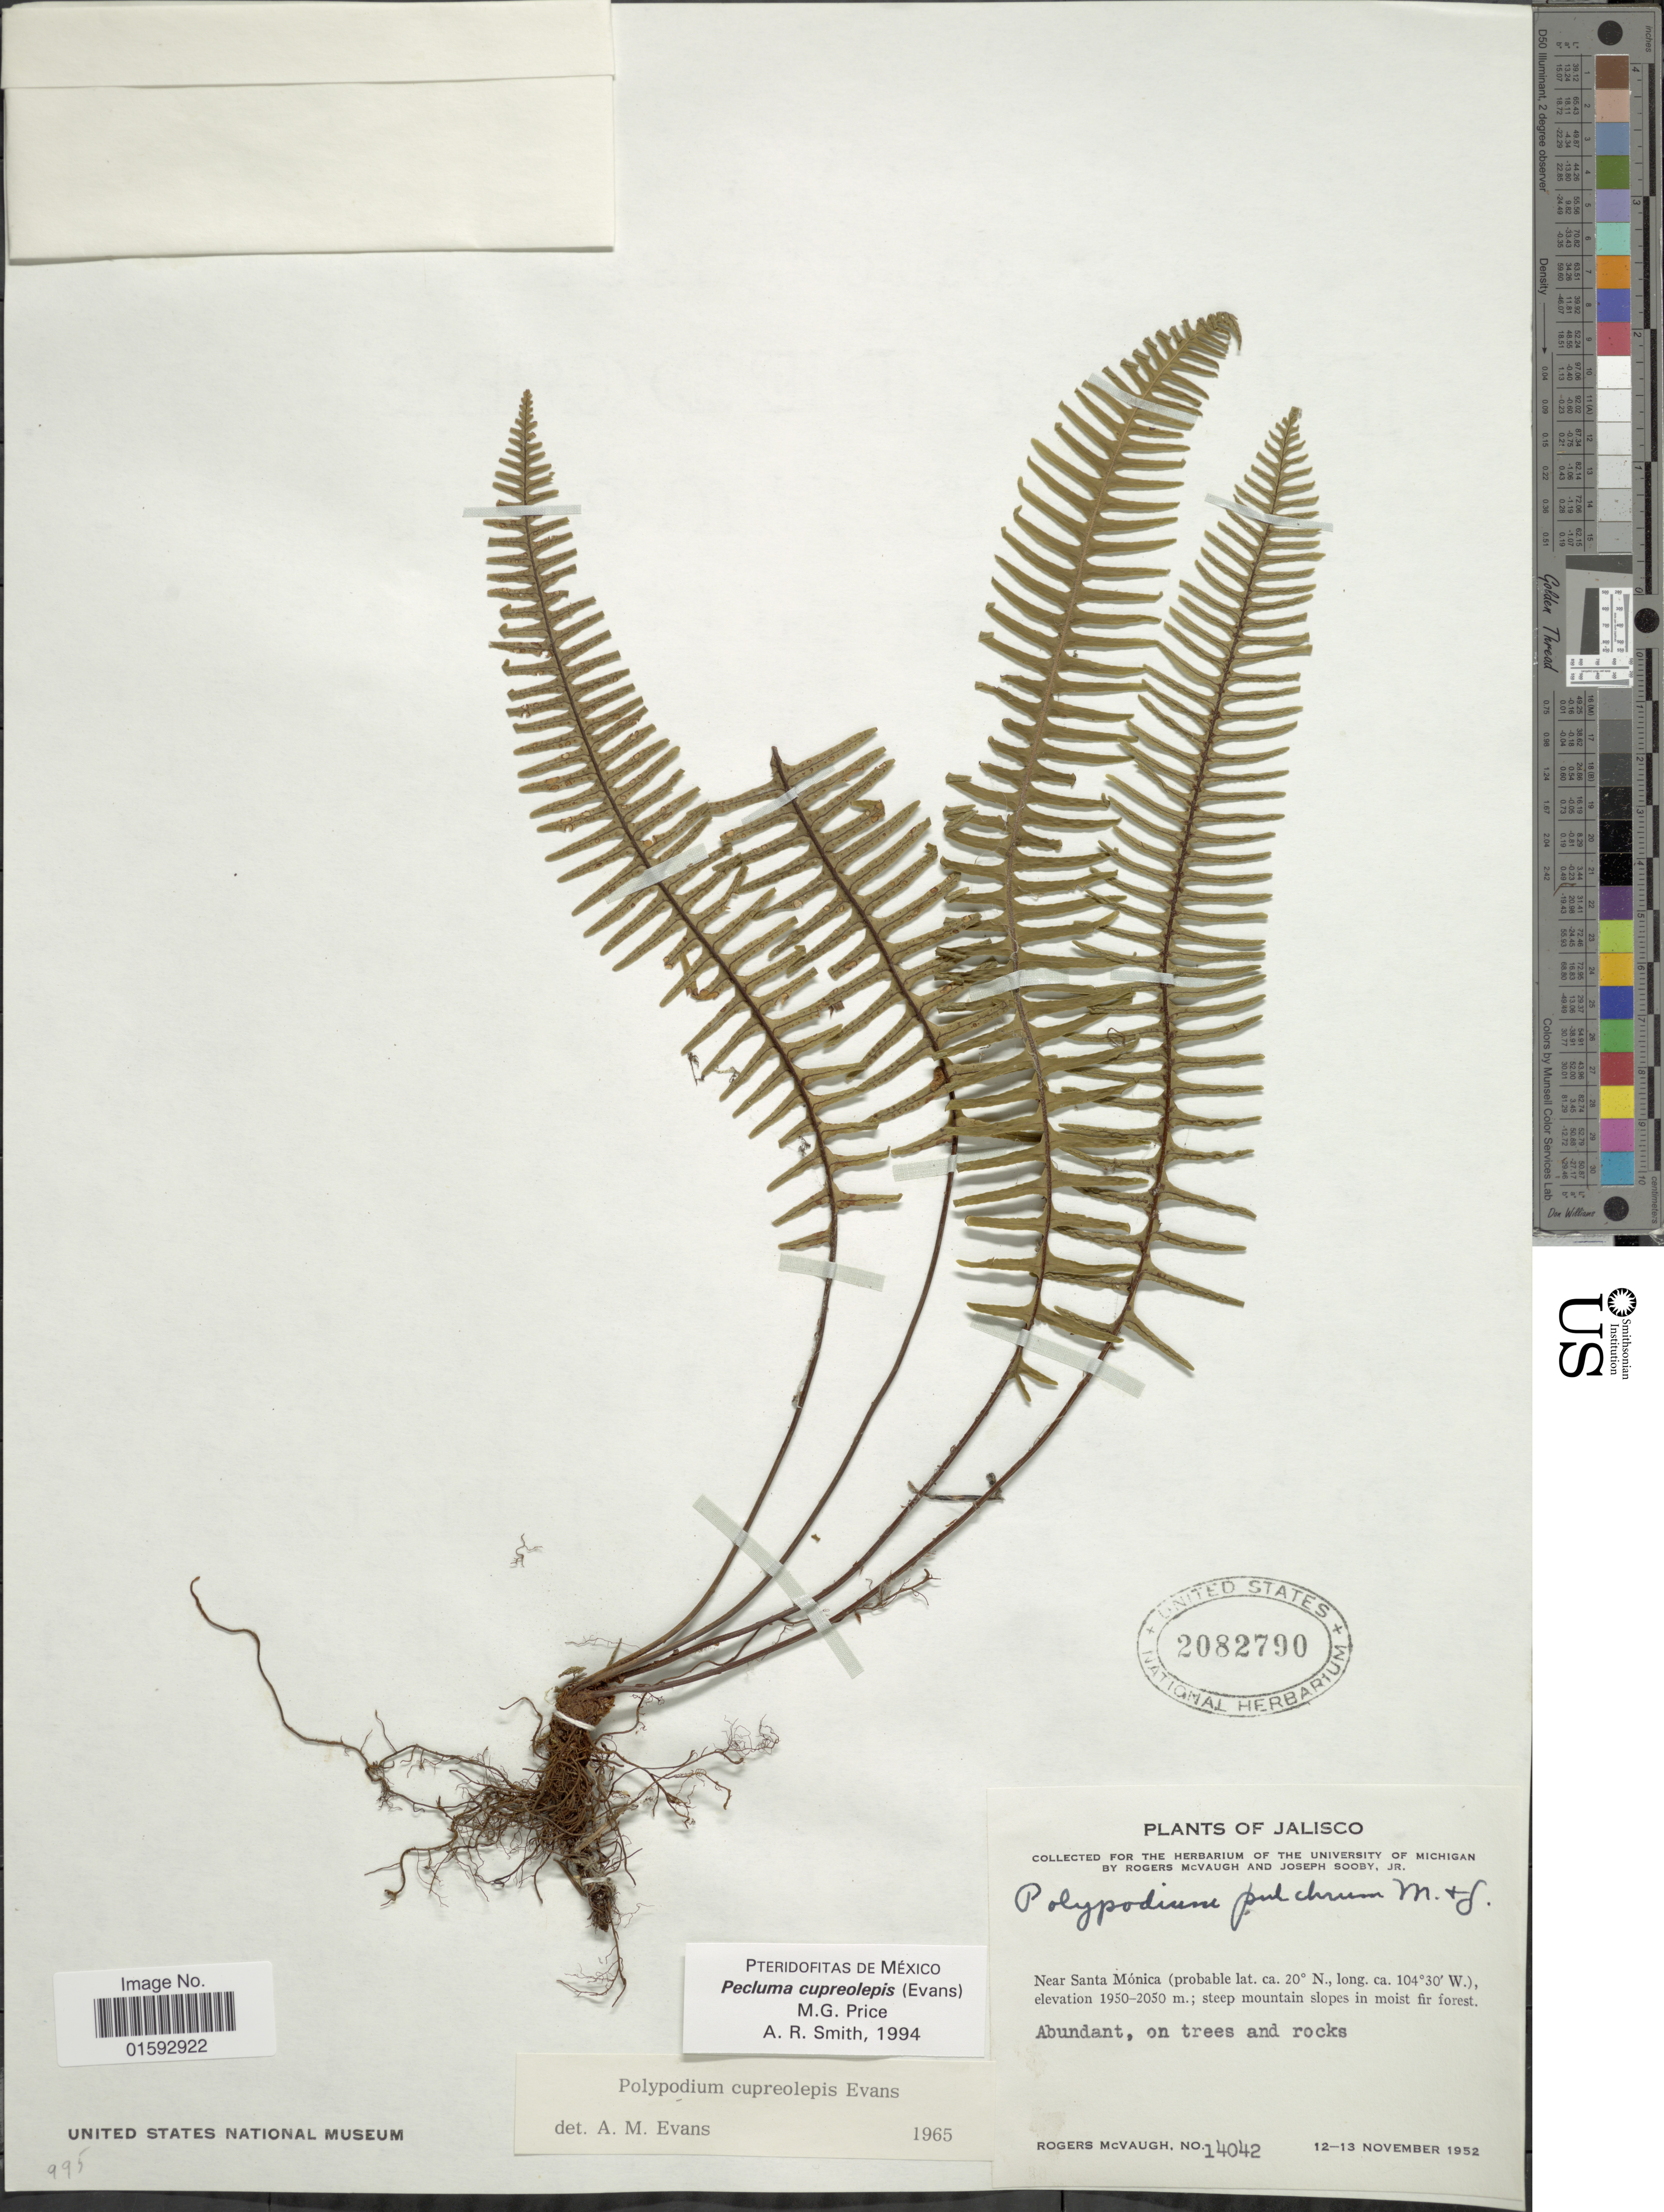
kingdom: Plantae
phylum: Tracheophyta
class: Polypodiopsida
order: Polypodiales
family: Polypodiaceae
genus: Pecluma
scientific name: Pecluma cupreolepis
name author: (A.M. Evans) M.G. Price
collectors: R. McVaugh & J. Sooby Jr.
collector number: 14042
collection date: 1952-11-12/1952-11-13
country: Mexico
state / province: Jalisco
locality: Near Santa Monica, steep mountain slopes in moist fir forest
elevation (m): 1950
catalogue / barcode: US 2082790